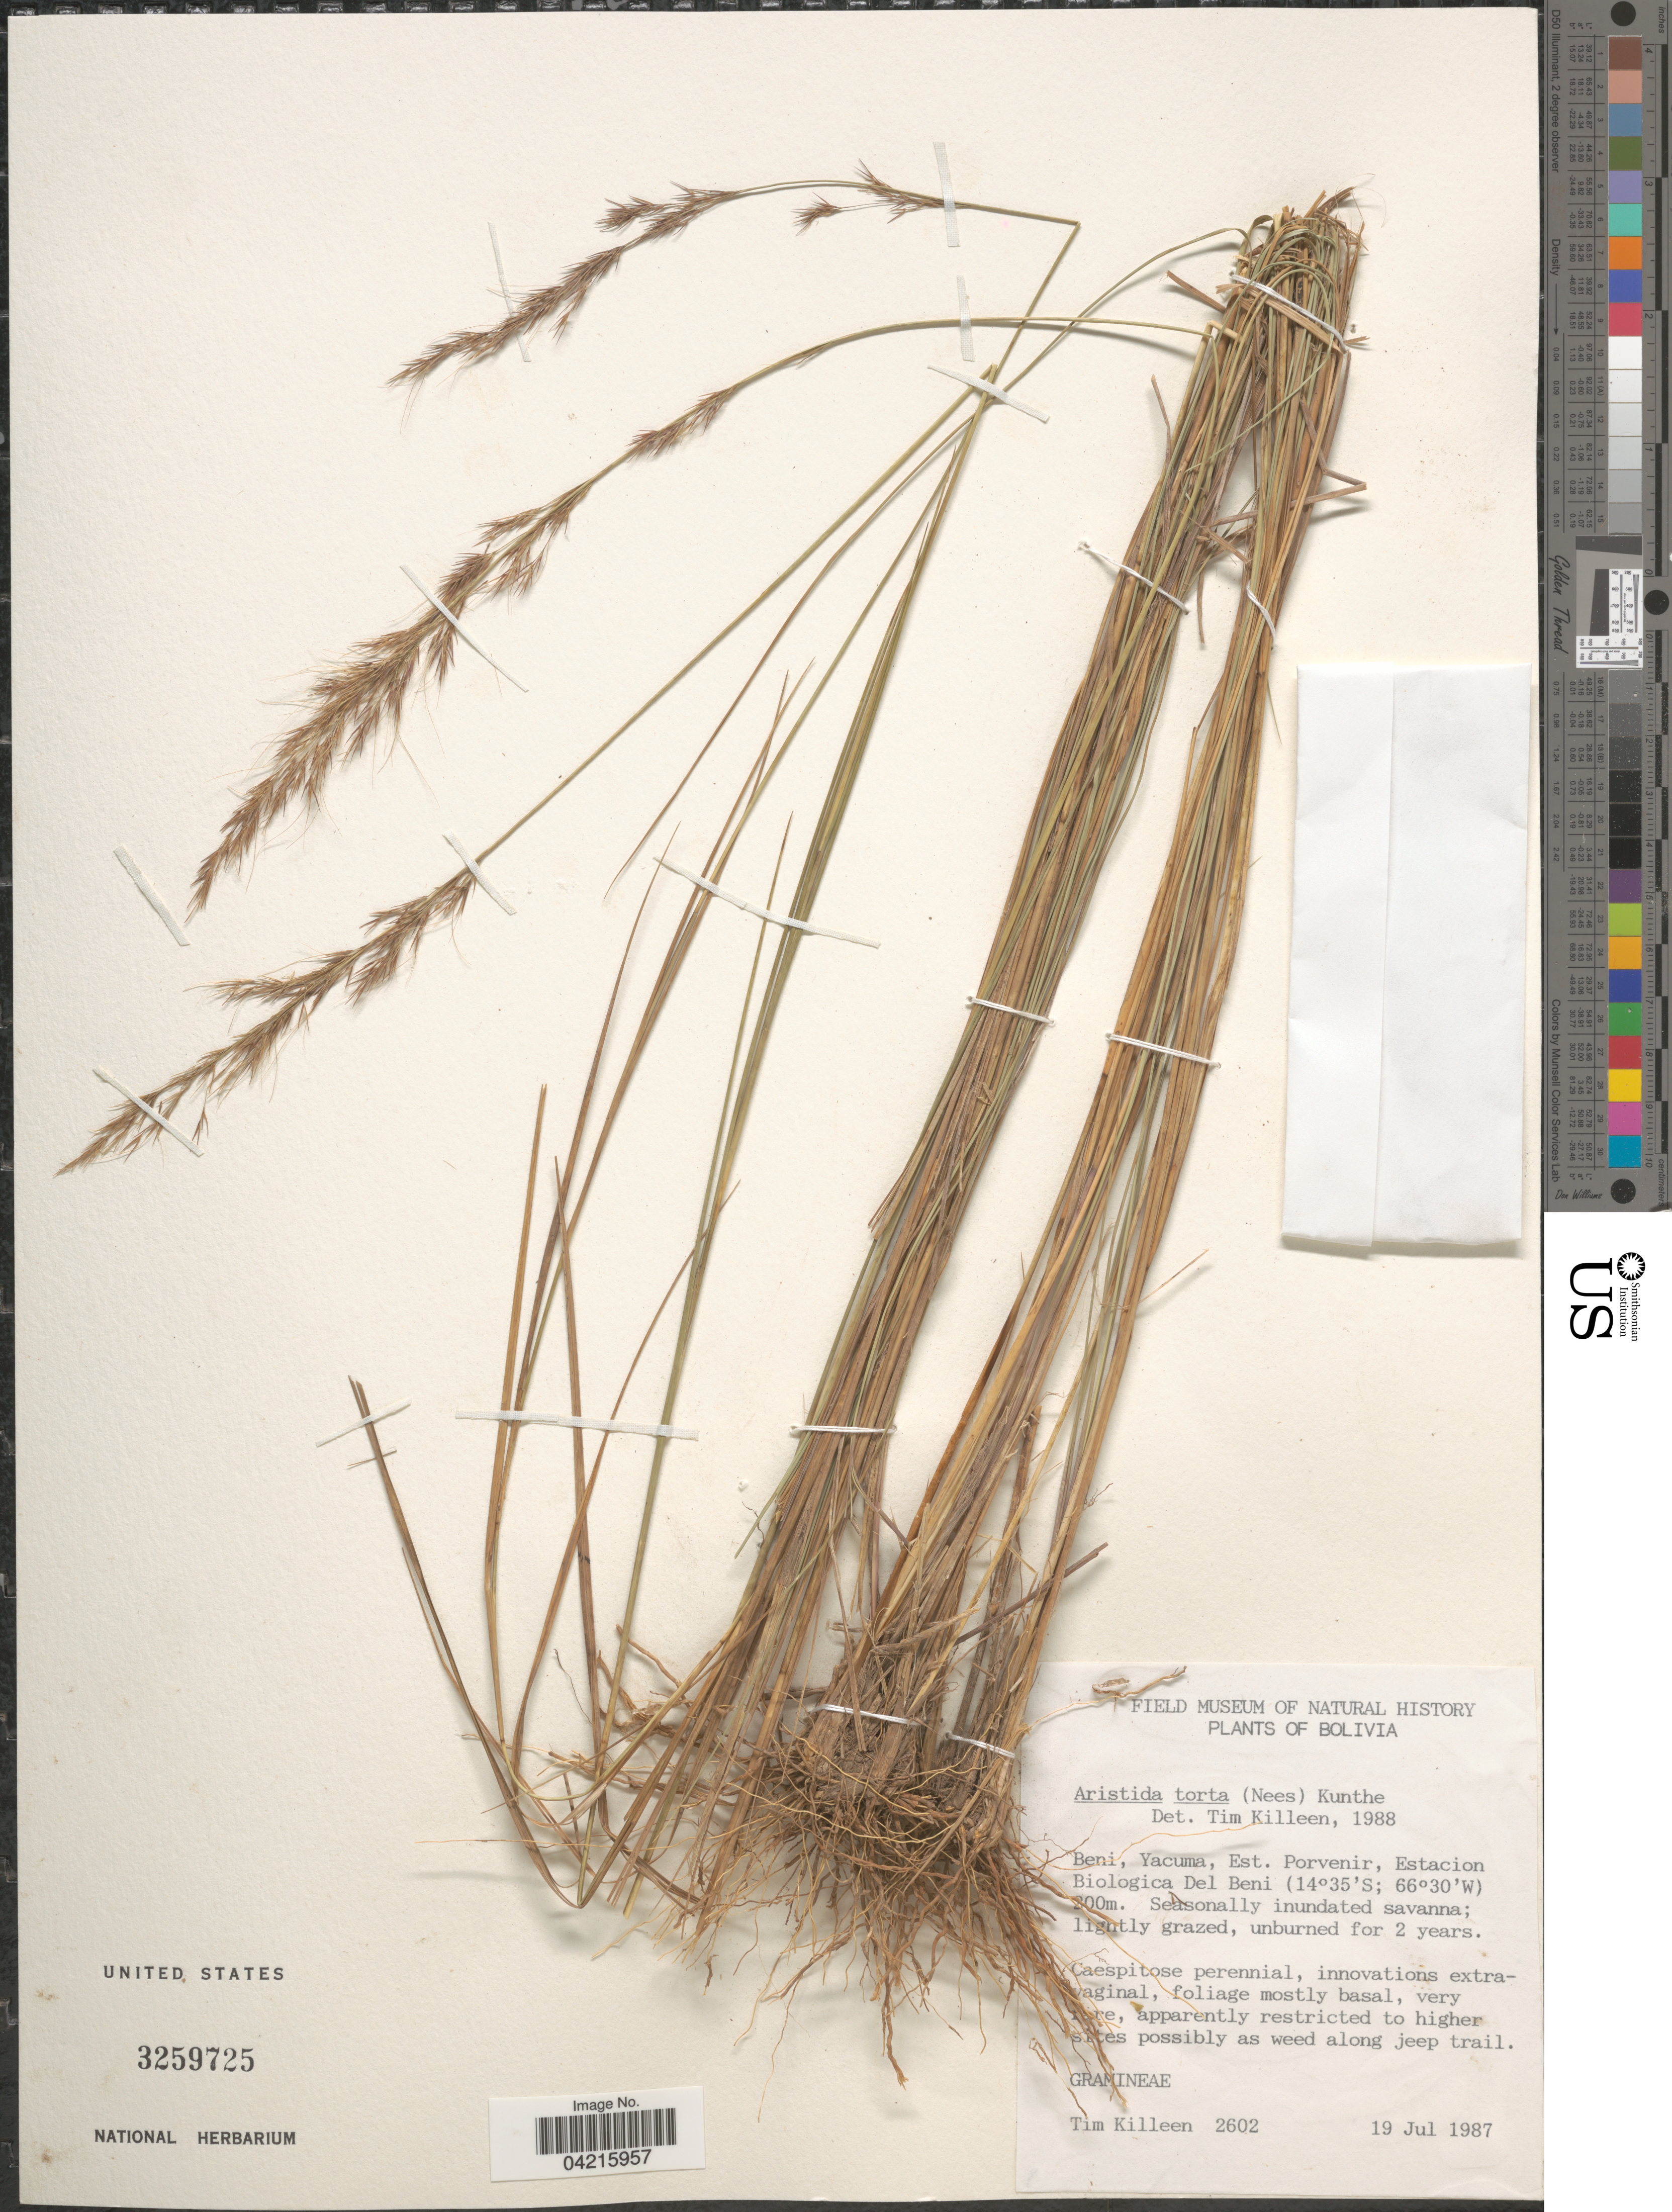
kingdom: Plantae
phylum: Tracheophyta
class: Liliopsida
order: Poales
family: Poaceae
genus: Aristida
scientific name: Aristida torta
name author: (Nees) Kunth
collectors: T. J. Killeen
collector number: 2602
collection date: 1987-07-19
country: Bolivia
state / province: Beni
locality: Yacuma, Est. Porvenir, Estacion Biologica Del Beni.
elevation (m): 200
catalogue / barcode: US 3259725